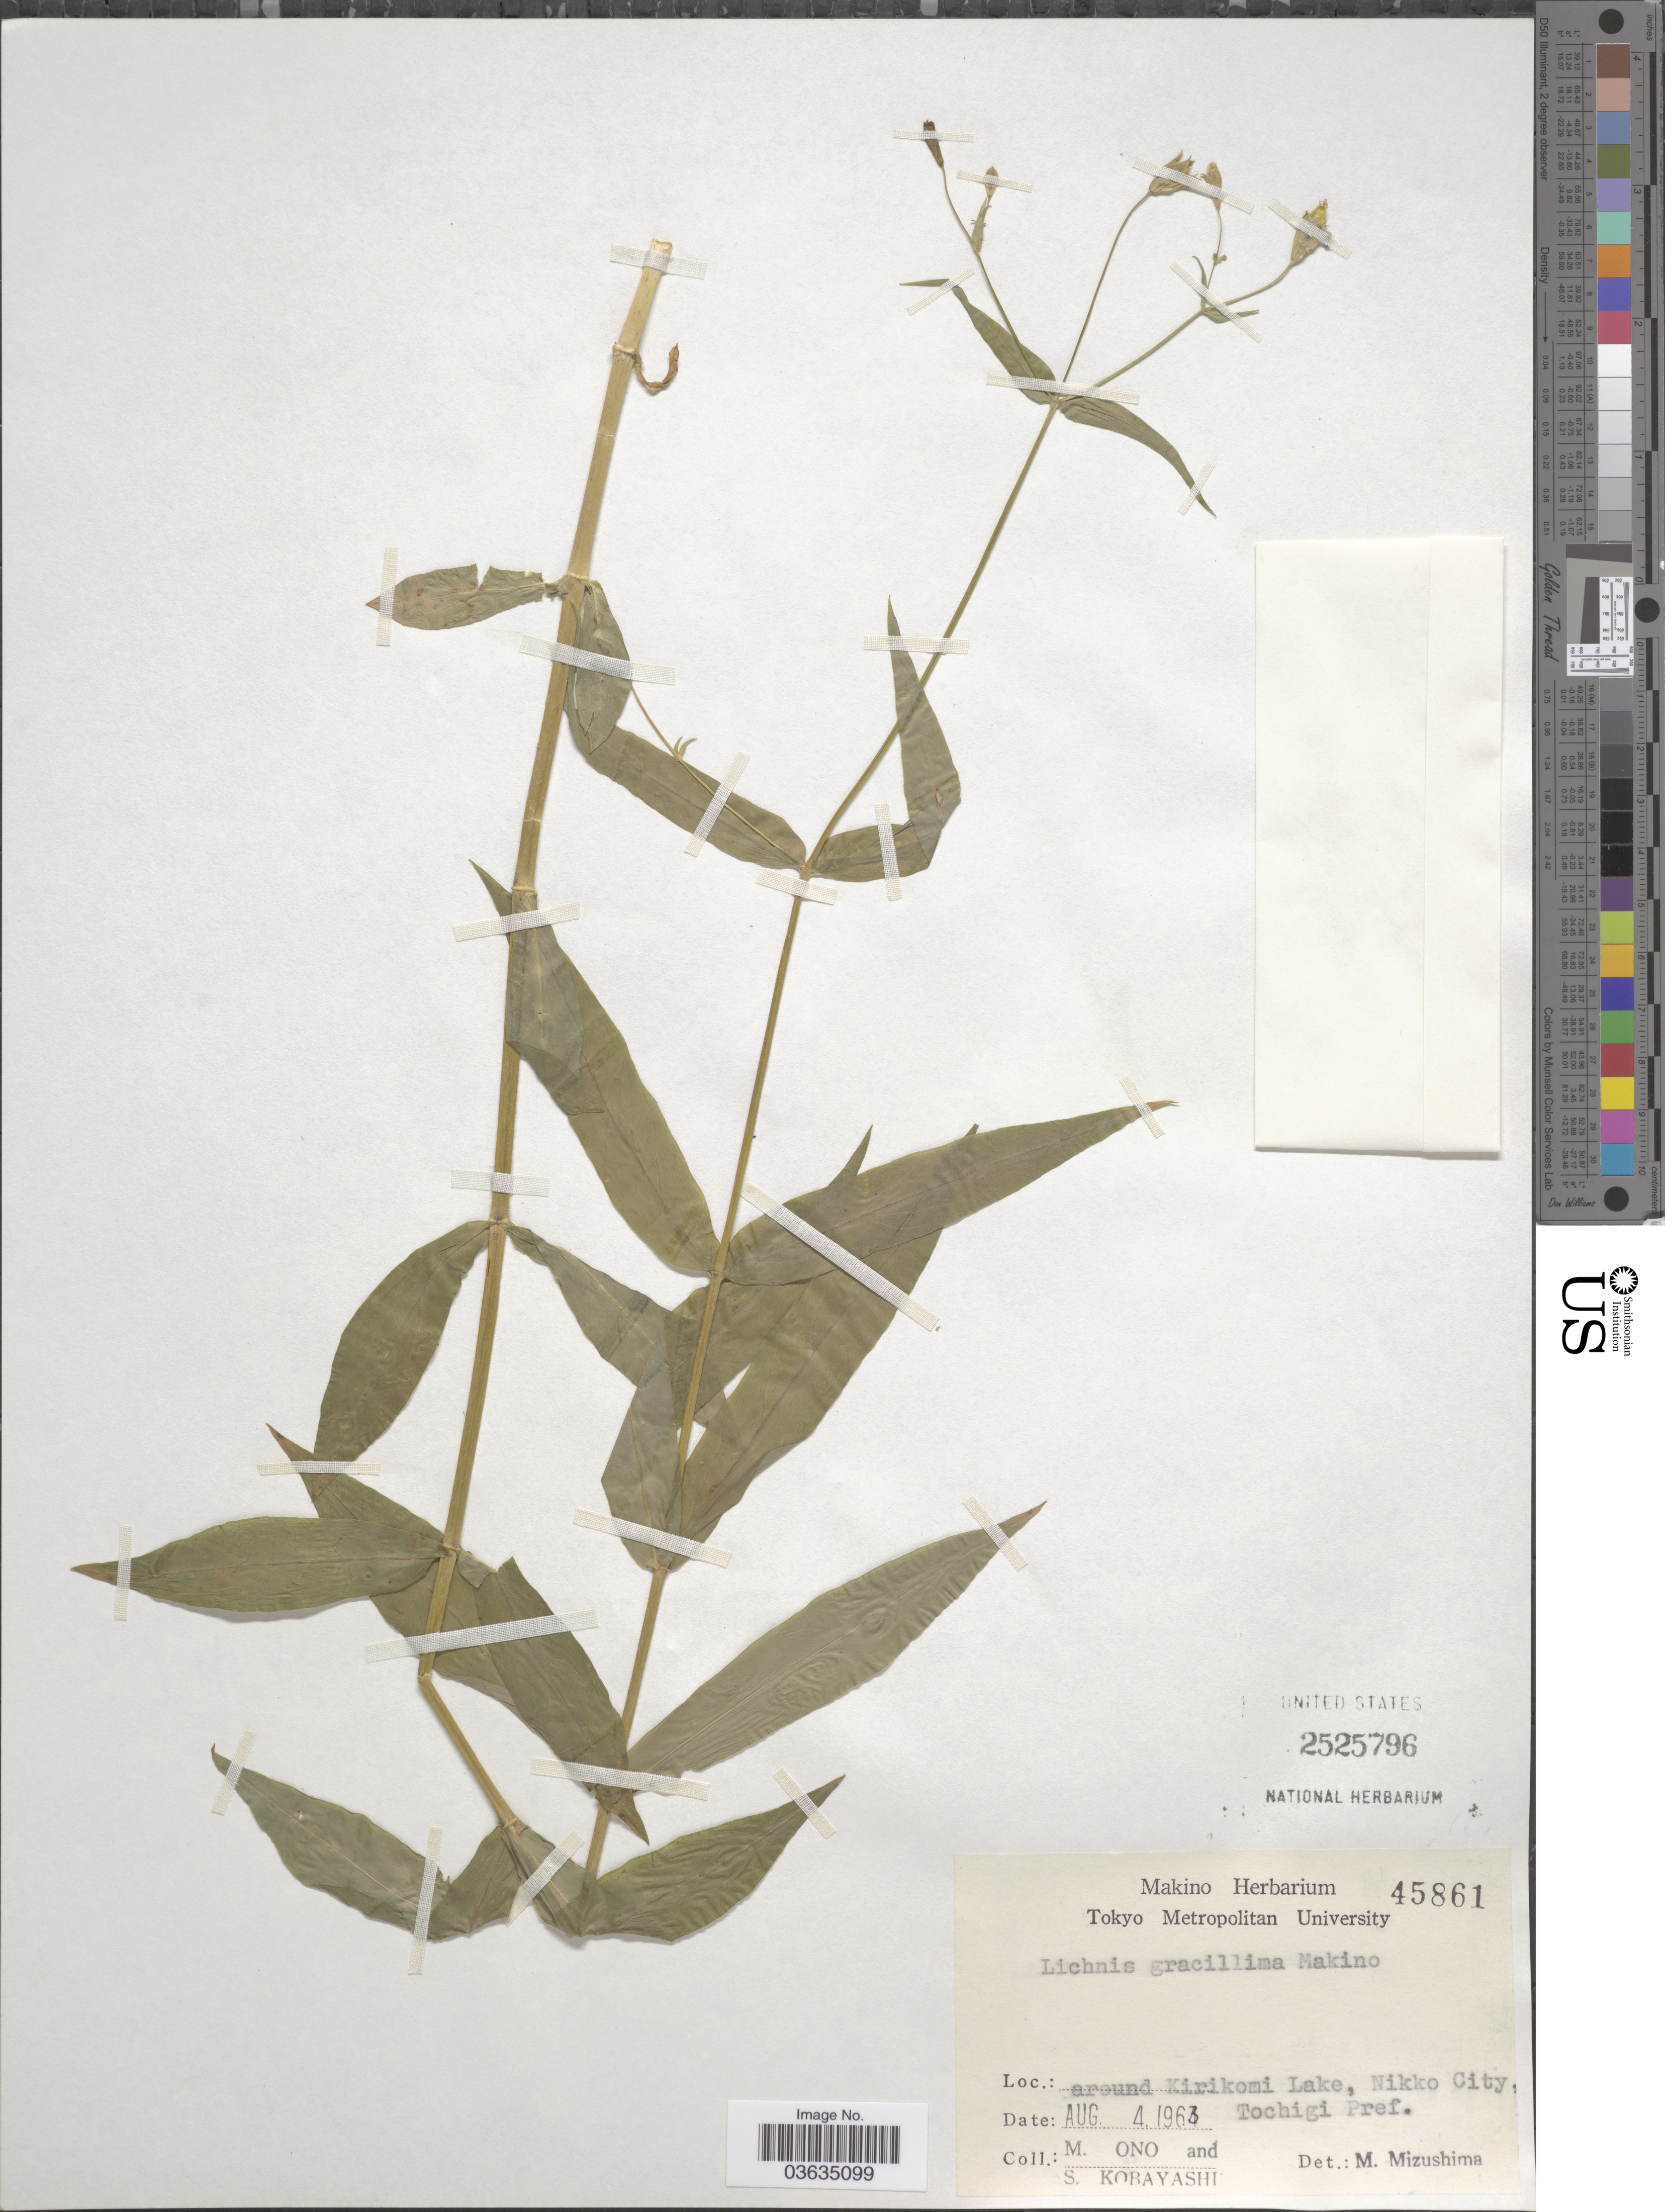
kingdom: Plantae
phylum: Tracheophyta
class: Magnoliopsida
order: Caryophyllales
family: Caryophyllaceae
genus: Silene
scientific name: Silene gracillima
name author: Rohrb.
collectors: M. Ono & S. Kobayashi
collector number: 45861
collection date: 1963-08-04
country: Japan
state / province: Totigi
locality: Around Kirikomi Lake, Nikko City, Tochigi Pref.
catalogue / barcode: US 2525796